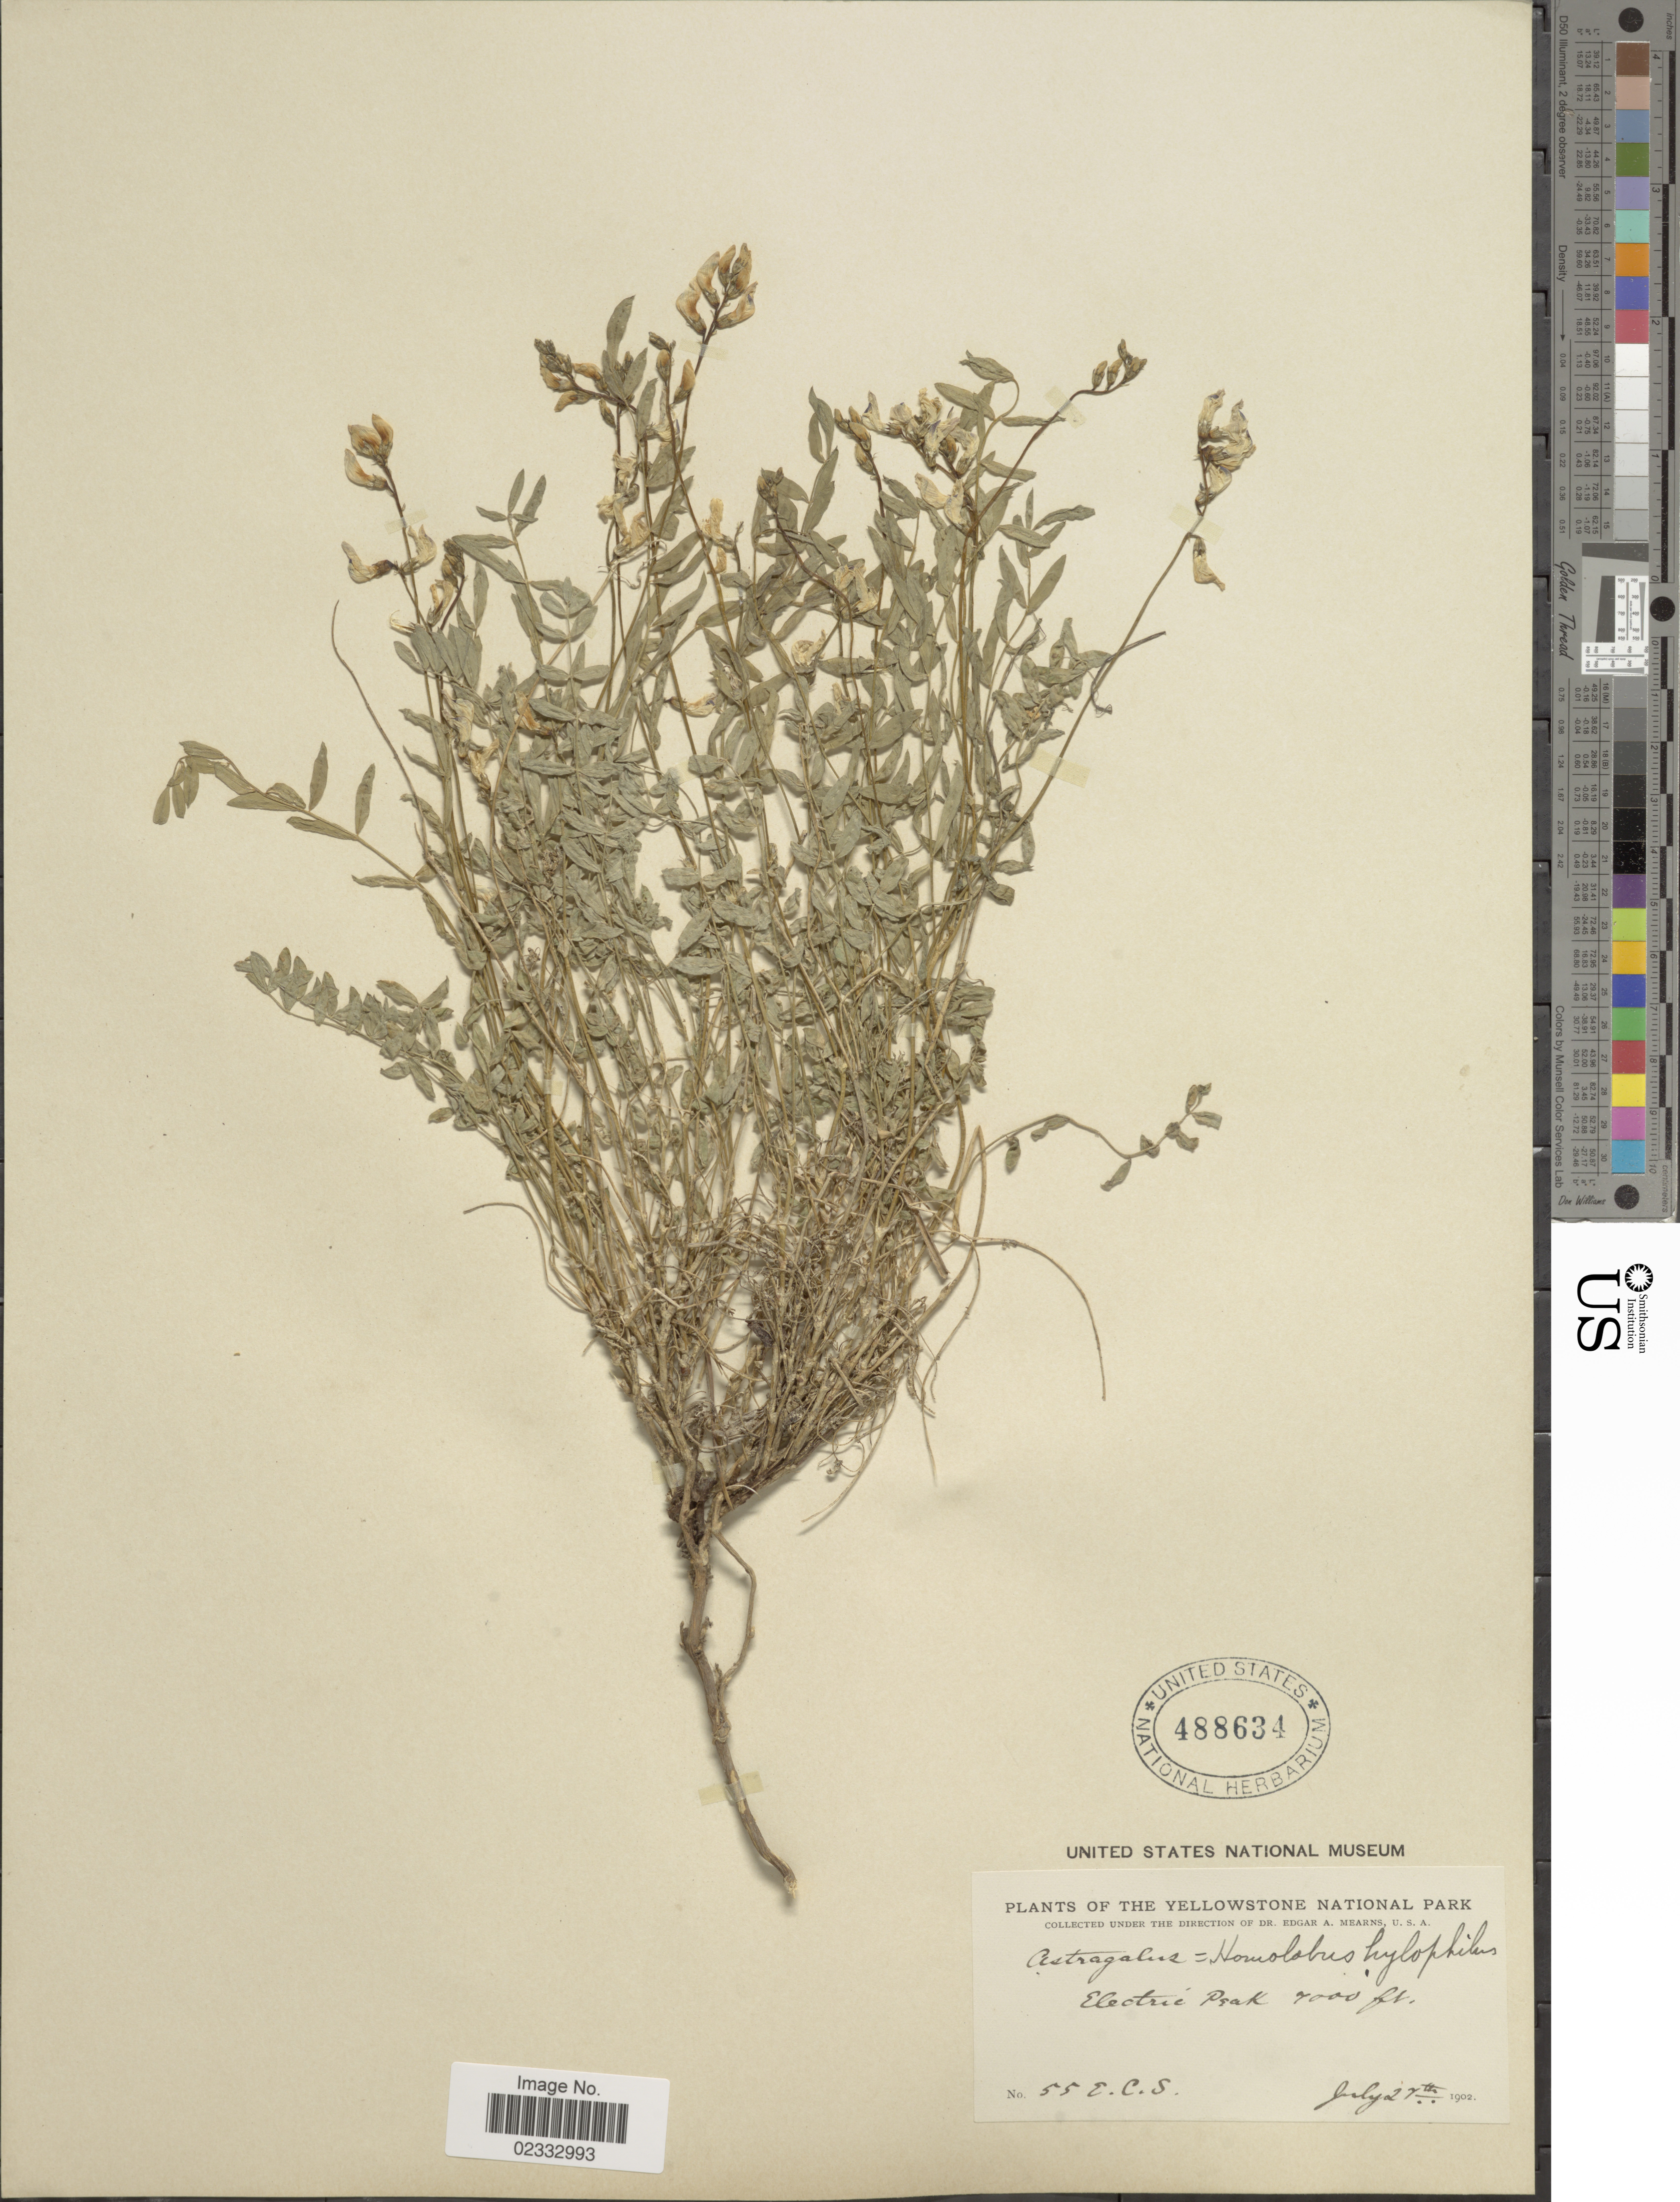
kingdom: Plantae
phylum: Tracheophyta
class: Magnoliopsida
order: Fabales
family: Fabaceae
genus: Astragalus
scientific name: Astragalus miser var. hylophilus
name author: (Rydb.) Barneby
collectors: E. C. Smith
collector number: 55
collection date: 1902-07-27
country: United States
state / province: Montana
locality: Yellowstone National Park, Electric Peak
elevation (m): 2134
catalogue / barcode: US 488634